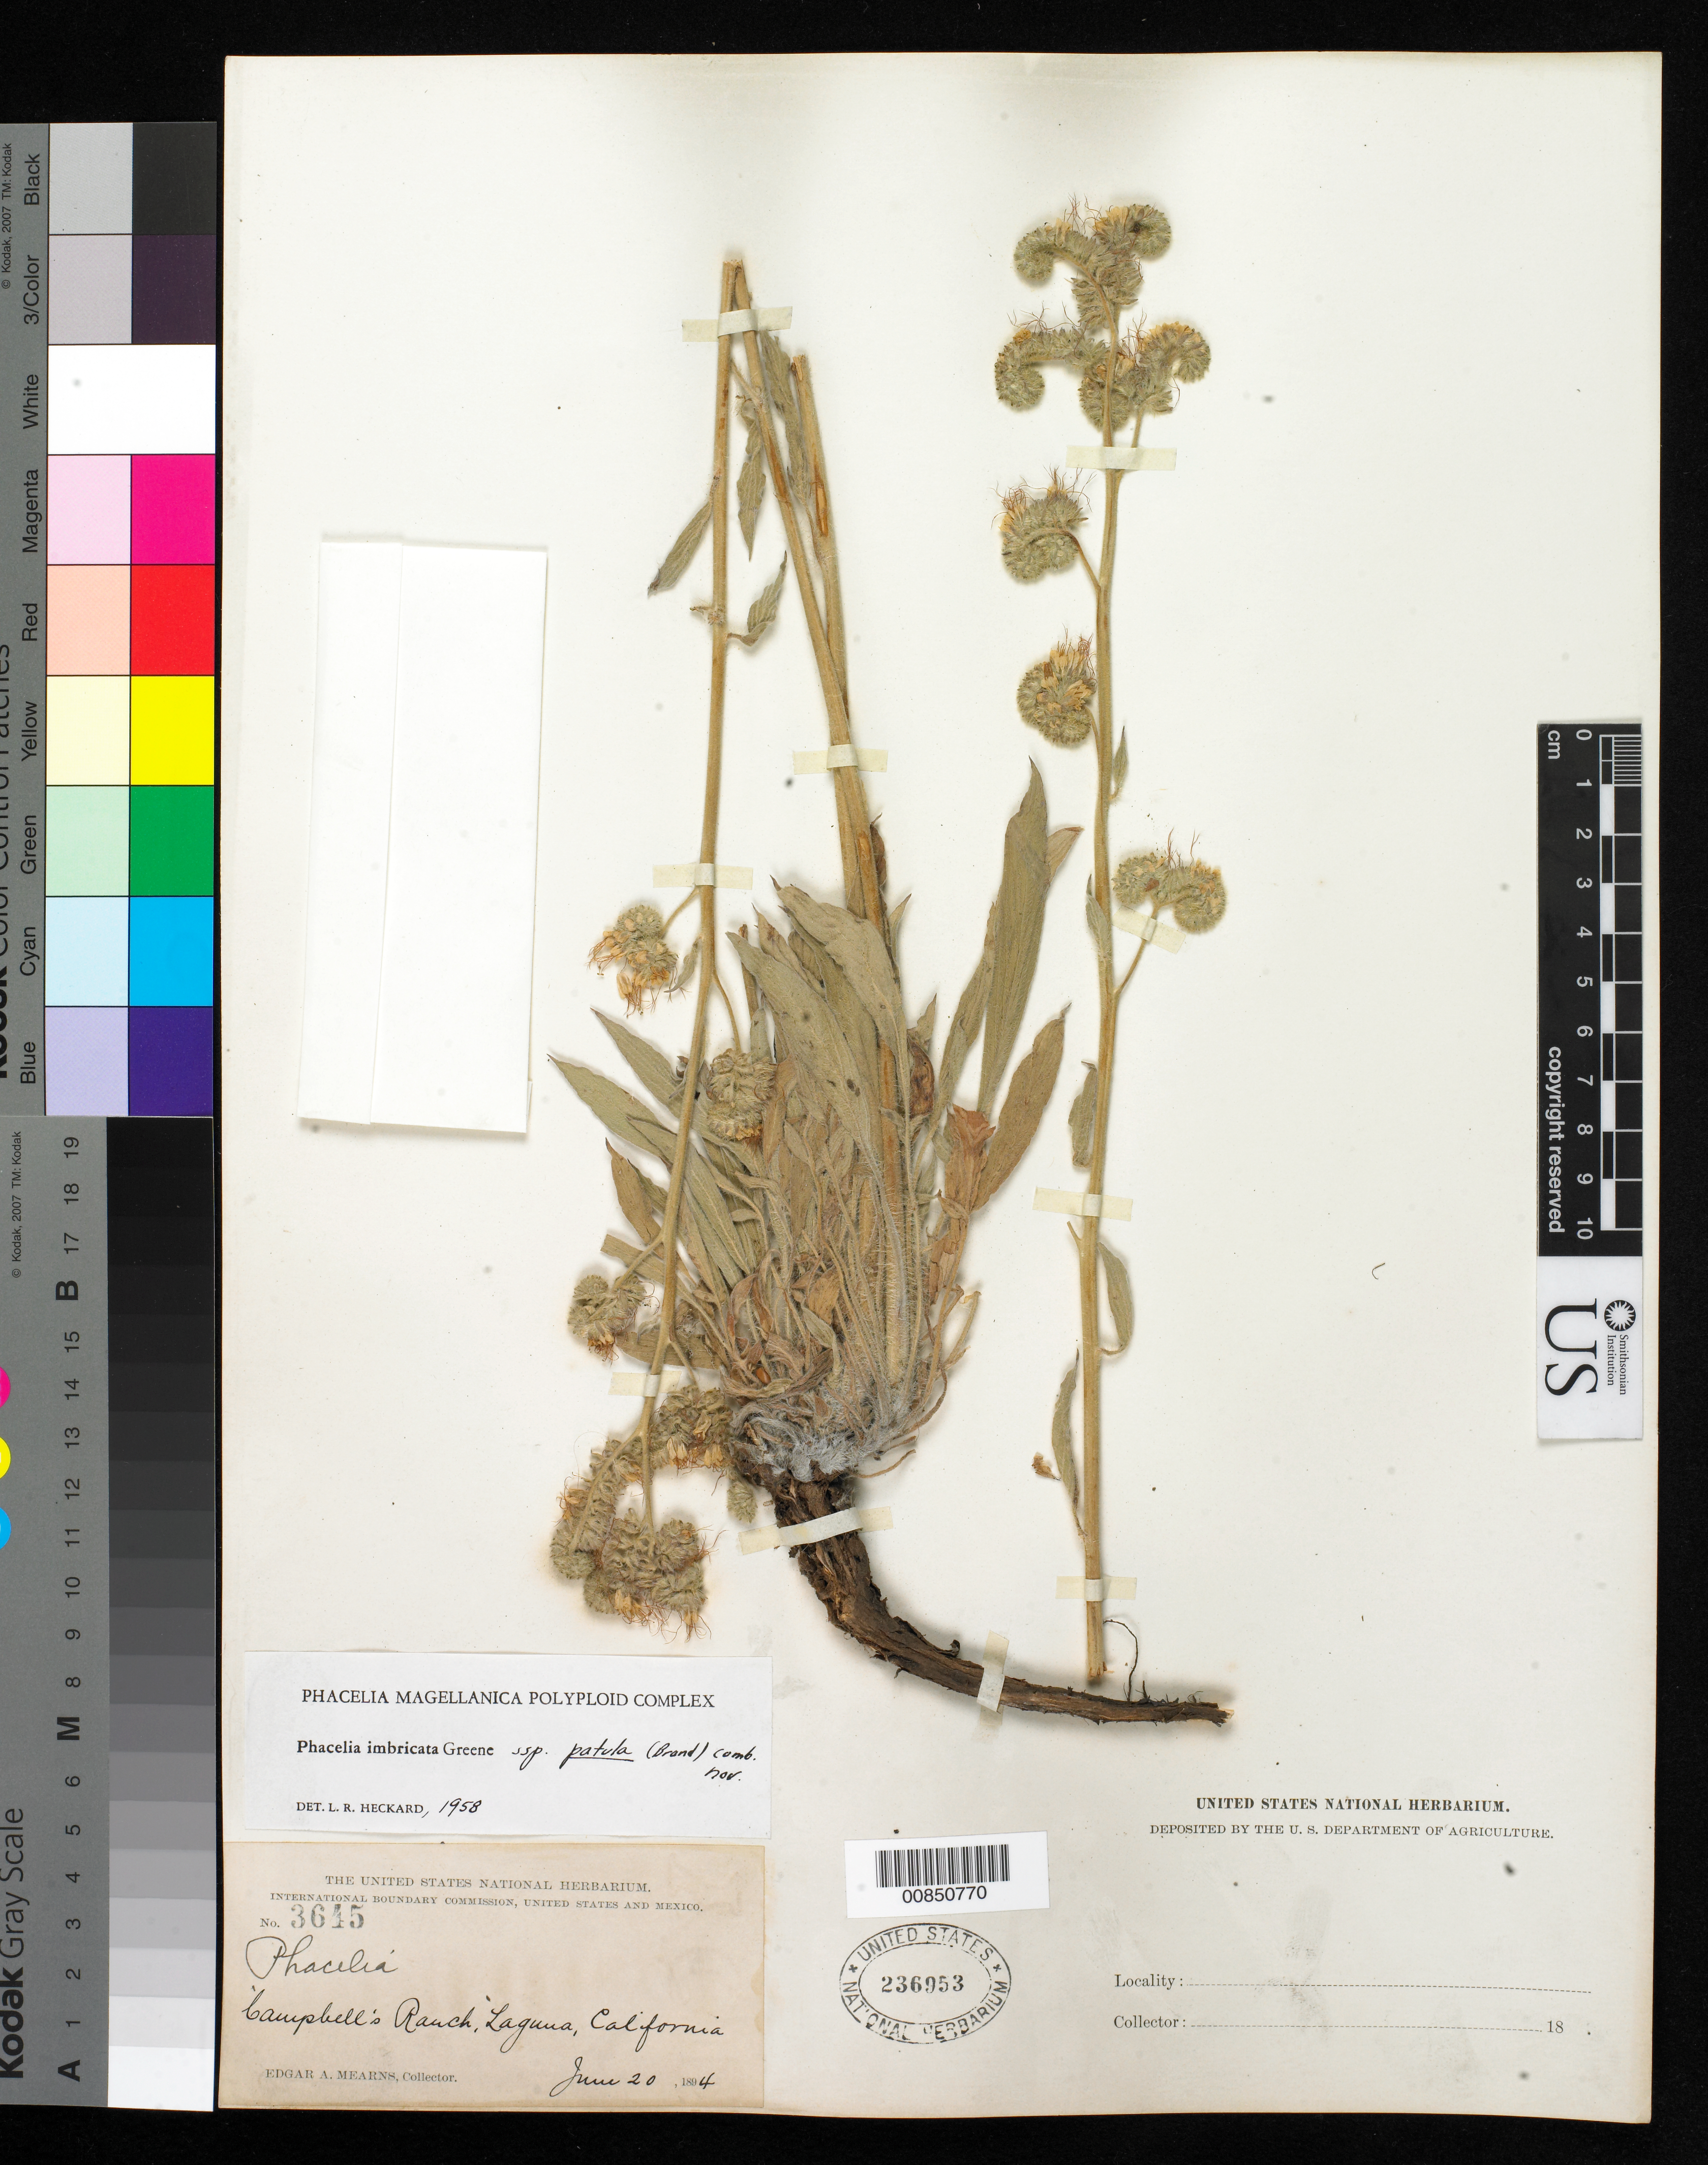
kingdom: Plantae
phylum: Tracheophyta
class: Magnoliopsida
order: Boraginales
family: Hydrophyllaceae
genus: Phacelia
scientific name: Phacelia imbricata subsp. patula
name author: (Brand) Heckard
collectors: E. A. Mearns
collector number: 3645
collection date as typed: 20 Jun 1894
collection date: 1894-06-20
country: United States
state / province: California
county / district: Orange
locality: Campbell's Ranch, Laguna, California.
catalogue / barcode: US 236953